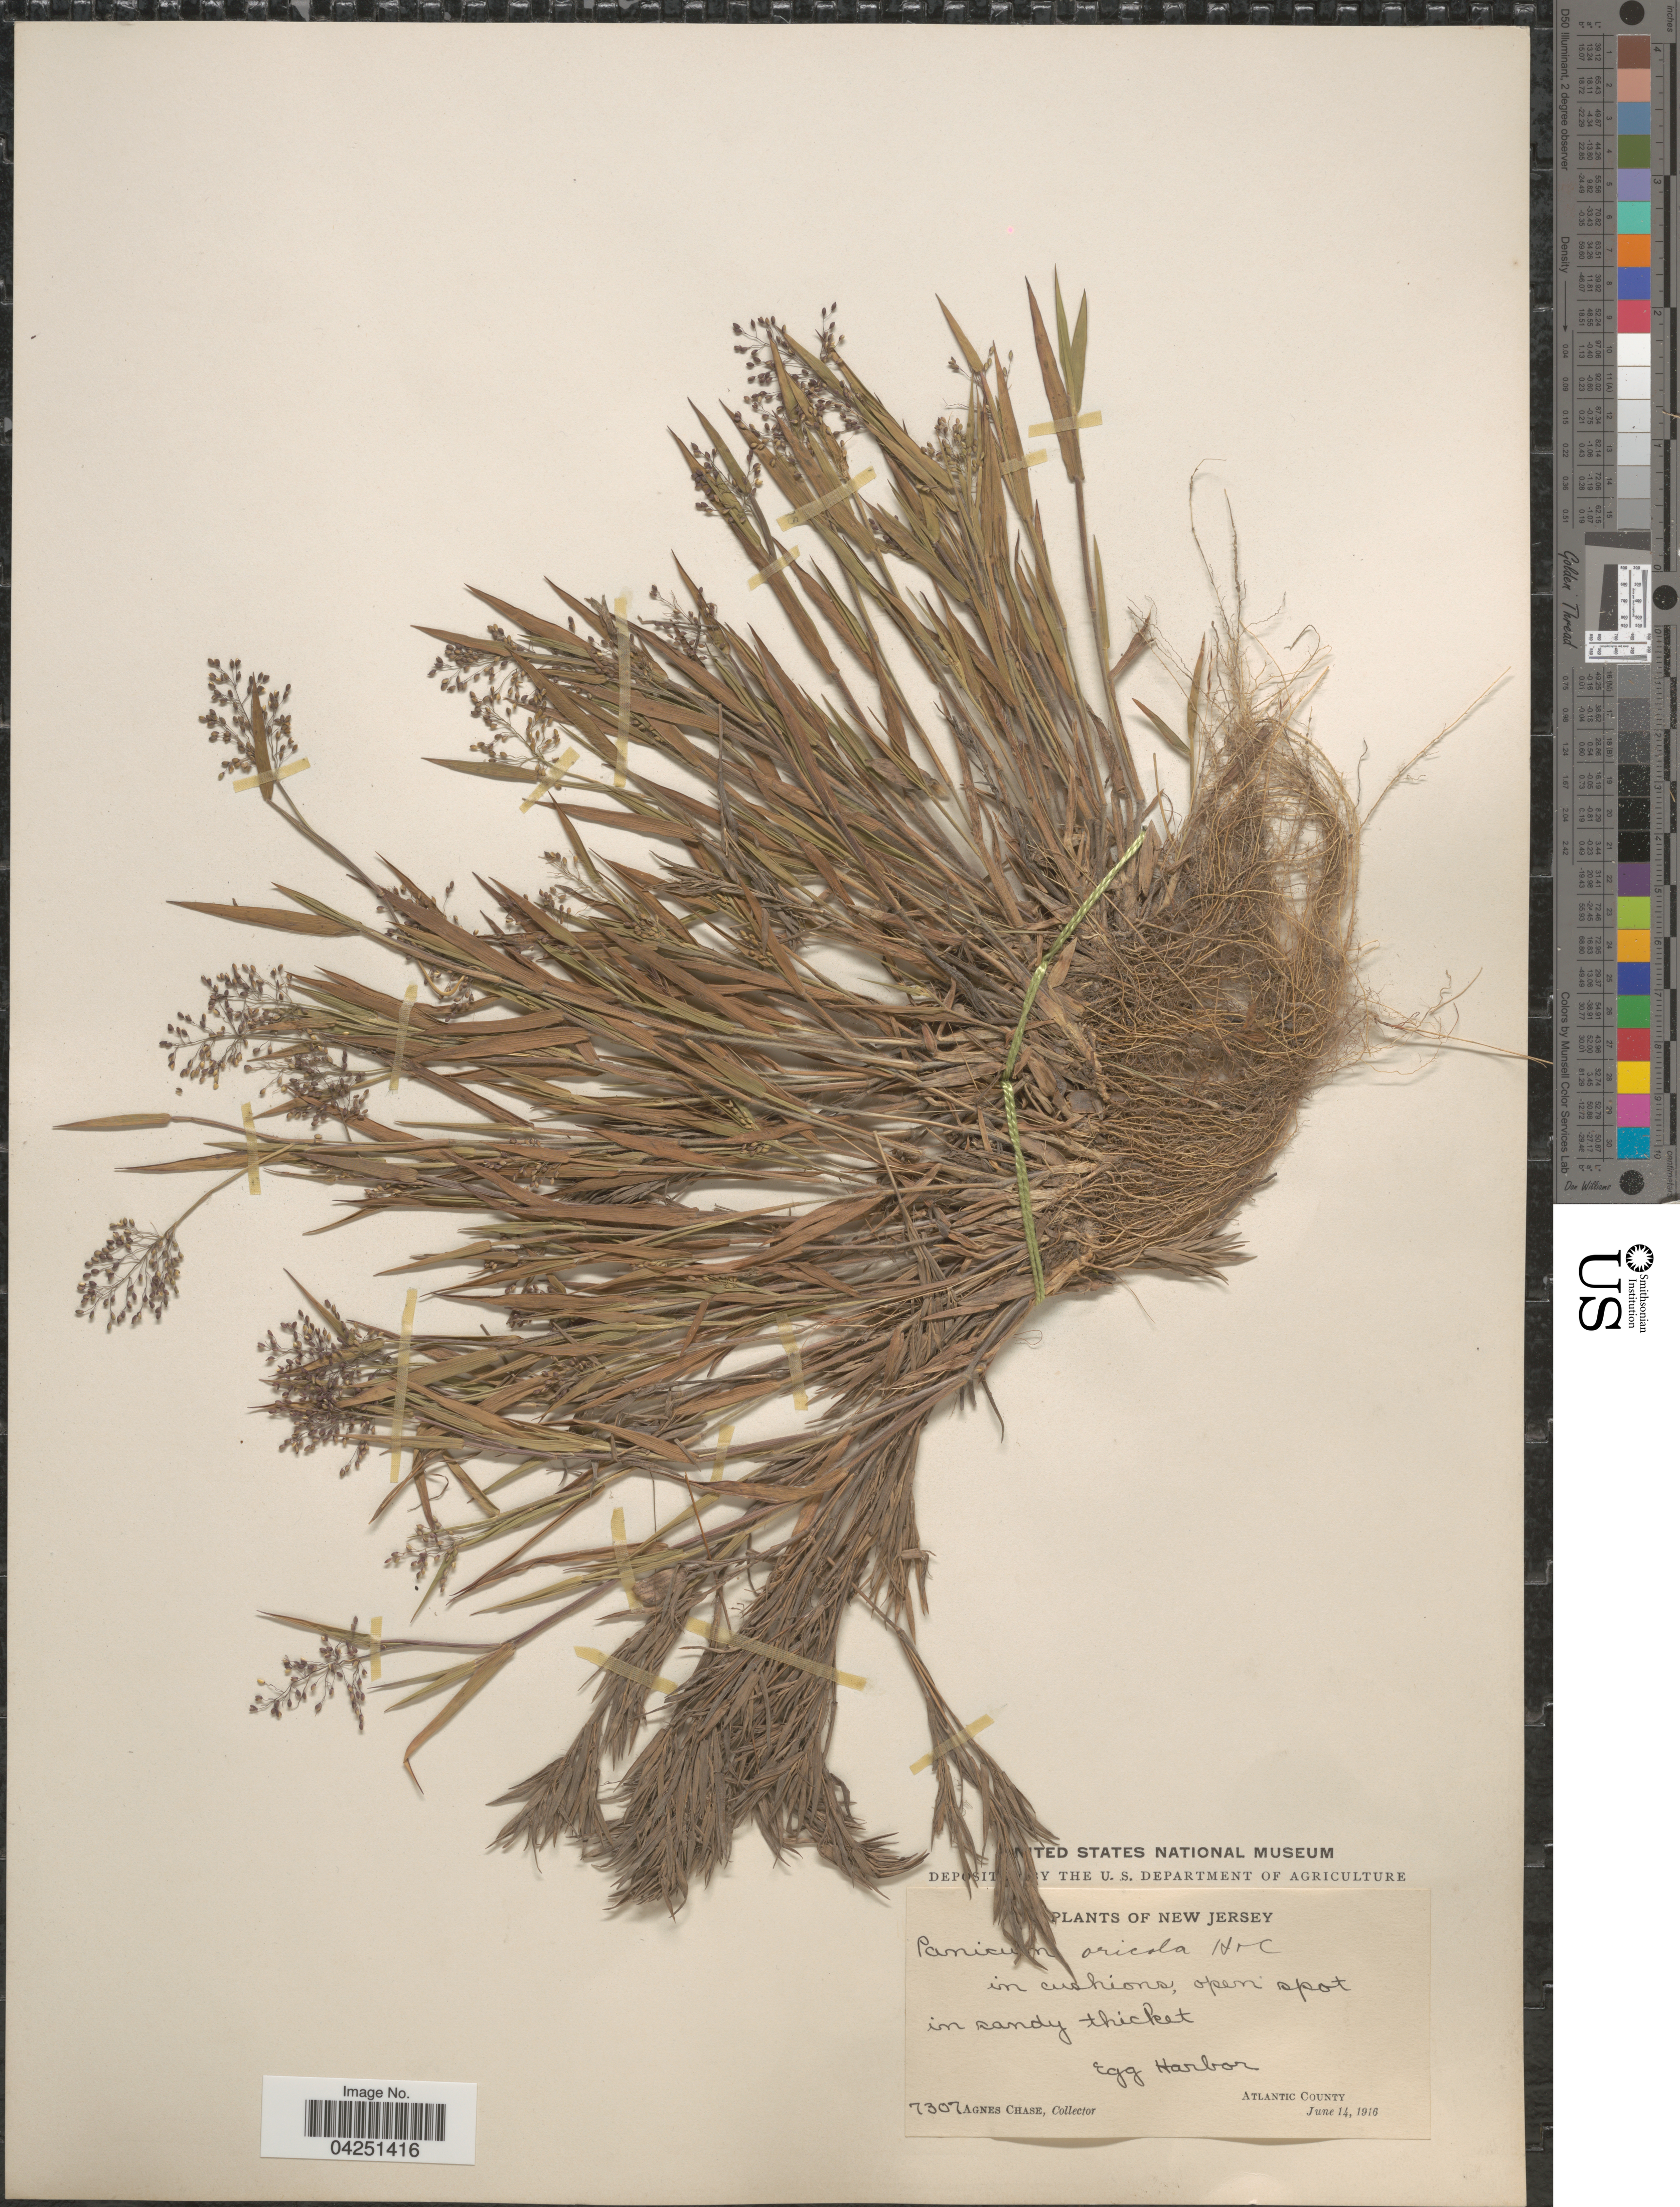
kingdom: Plantae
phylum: Tracheophyta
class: Liliopsida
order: Poales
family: Poaceae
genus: Dichanthelium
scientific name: Dichanthelium acuminatum var. acuminatum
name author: (Sw.) Gould & C.A. Clark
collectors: A. Chase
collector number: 7307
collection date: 1916-06-14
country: United States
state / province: New Jersey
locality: In cushions, open spot in sandy thicket. Egg Harbor. Atlantic County.